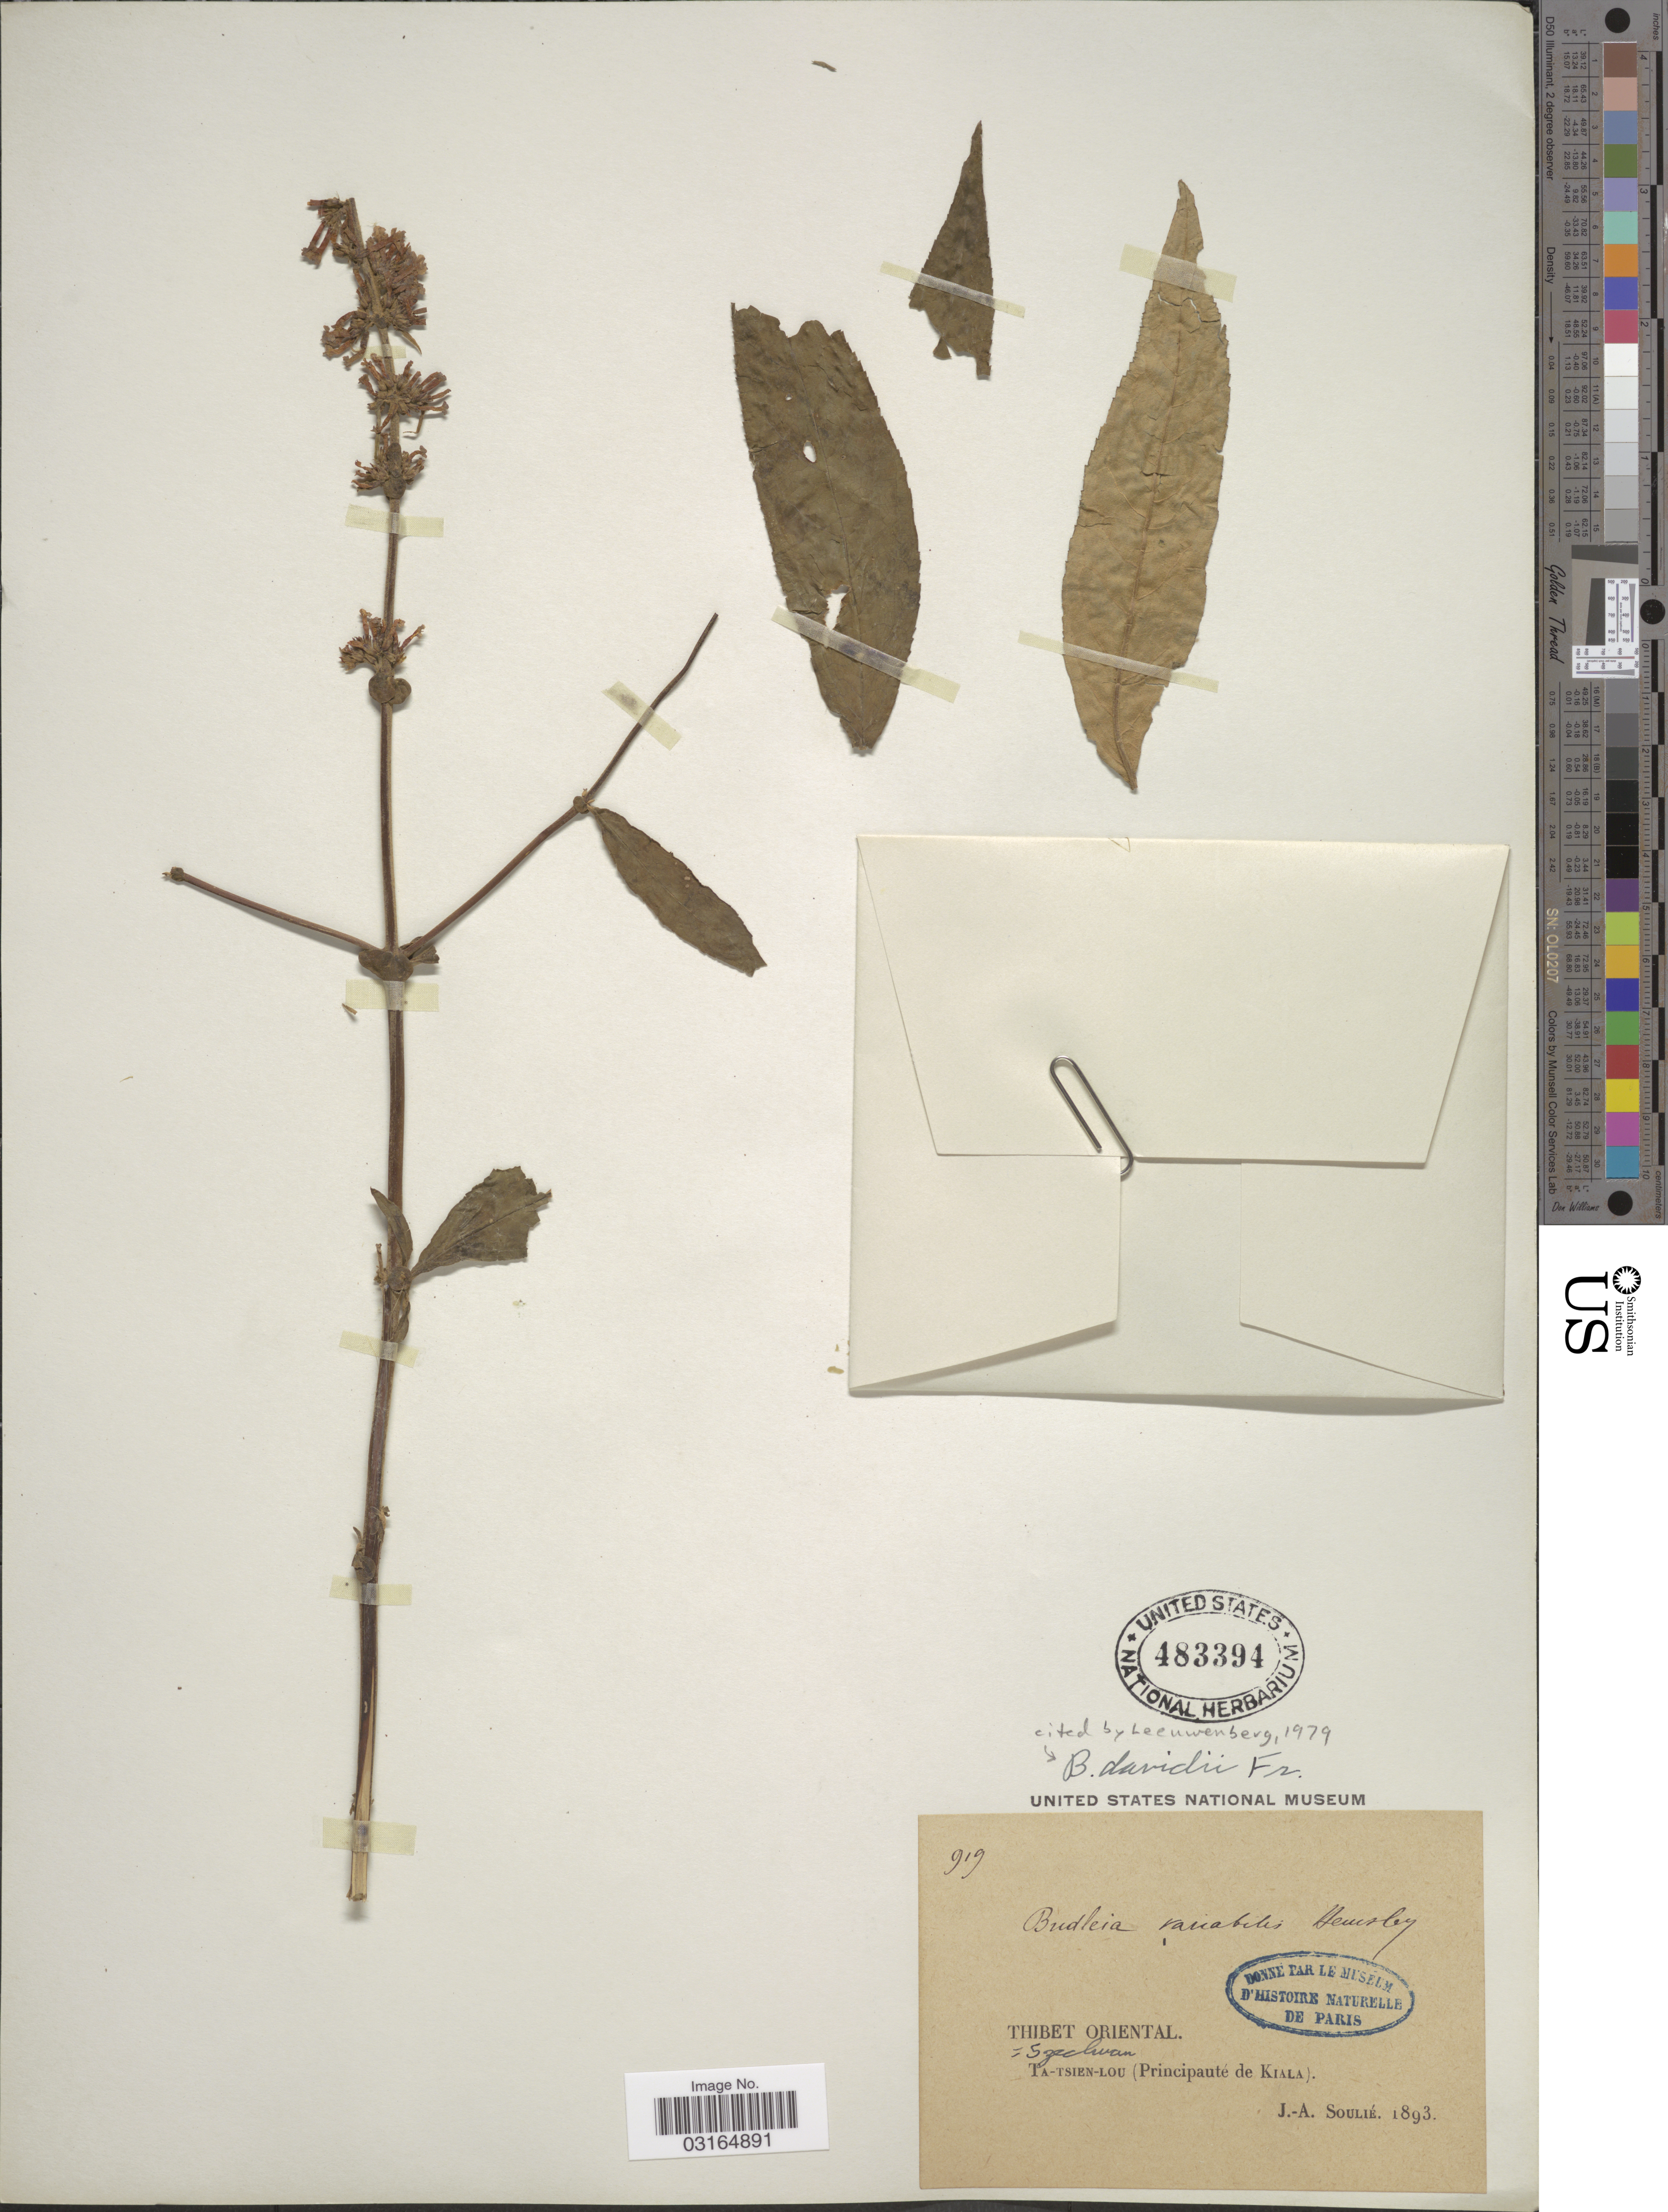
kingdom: Plantae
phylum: Tracheophyta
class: Magnoliopsida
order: Lamiales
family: Scrophulariaceae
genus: Buddleja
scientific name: Buddleja davidii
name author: Franch.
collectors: J. Soulié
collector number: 919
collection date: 1893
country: China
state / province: Sichuan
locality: Thibet Oriental. =Szechwan Ta-Tsien-Lou (Principauté de Kiala).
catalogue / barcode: US 483394